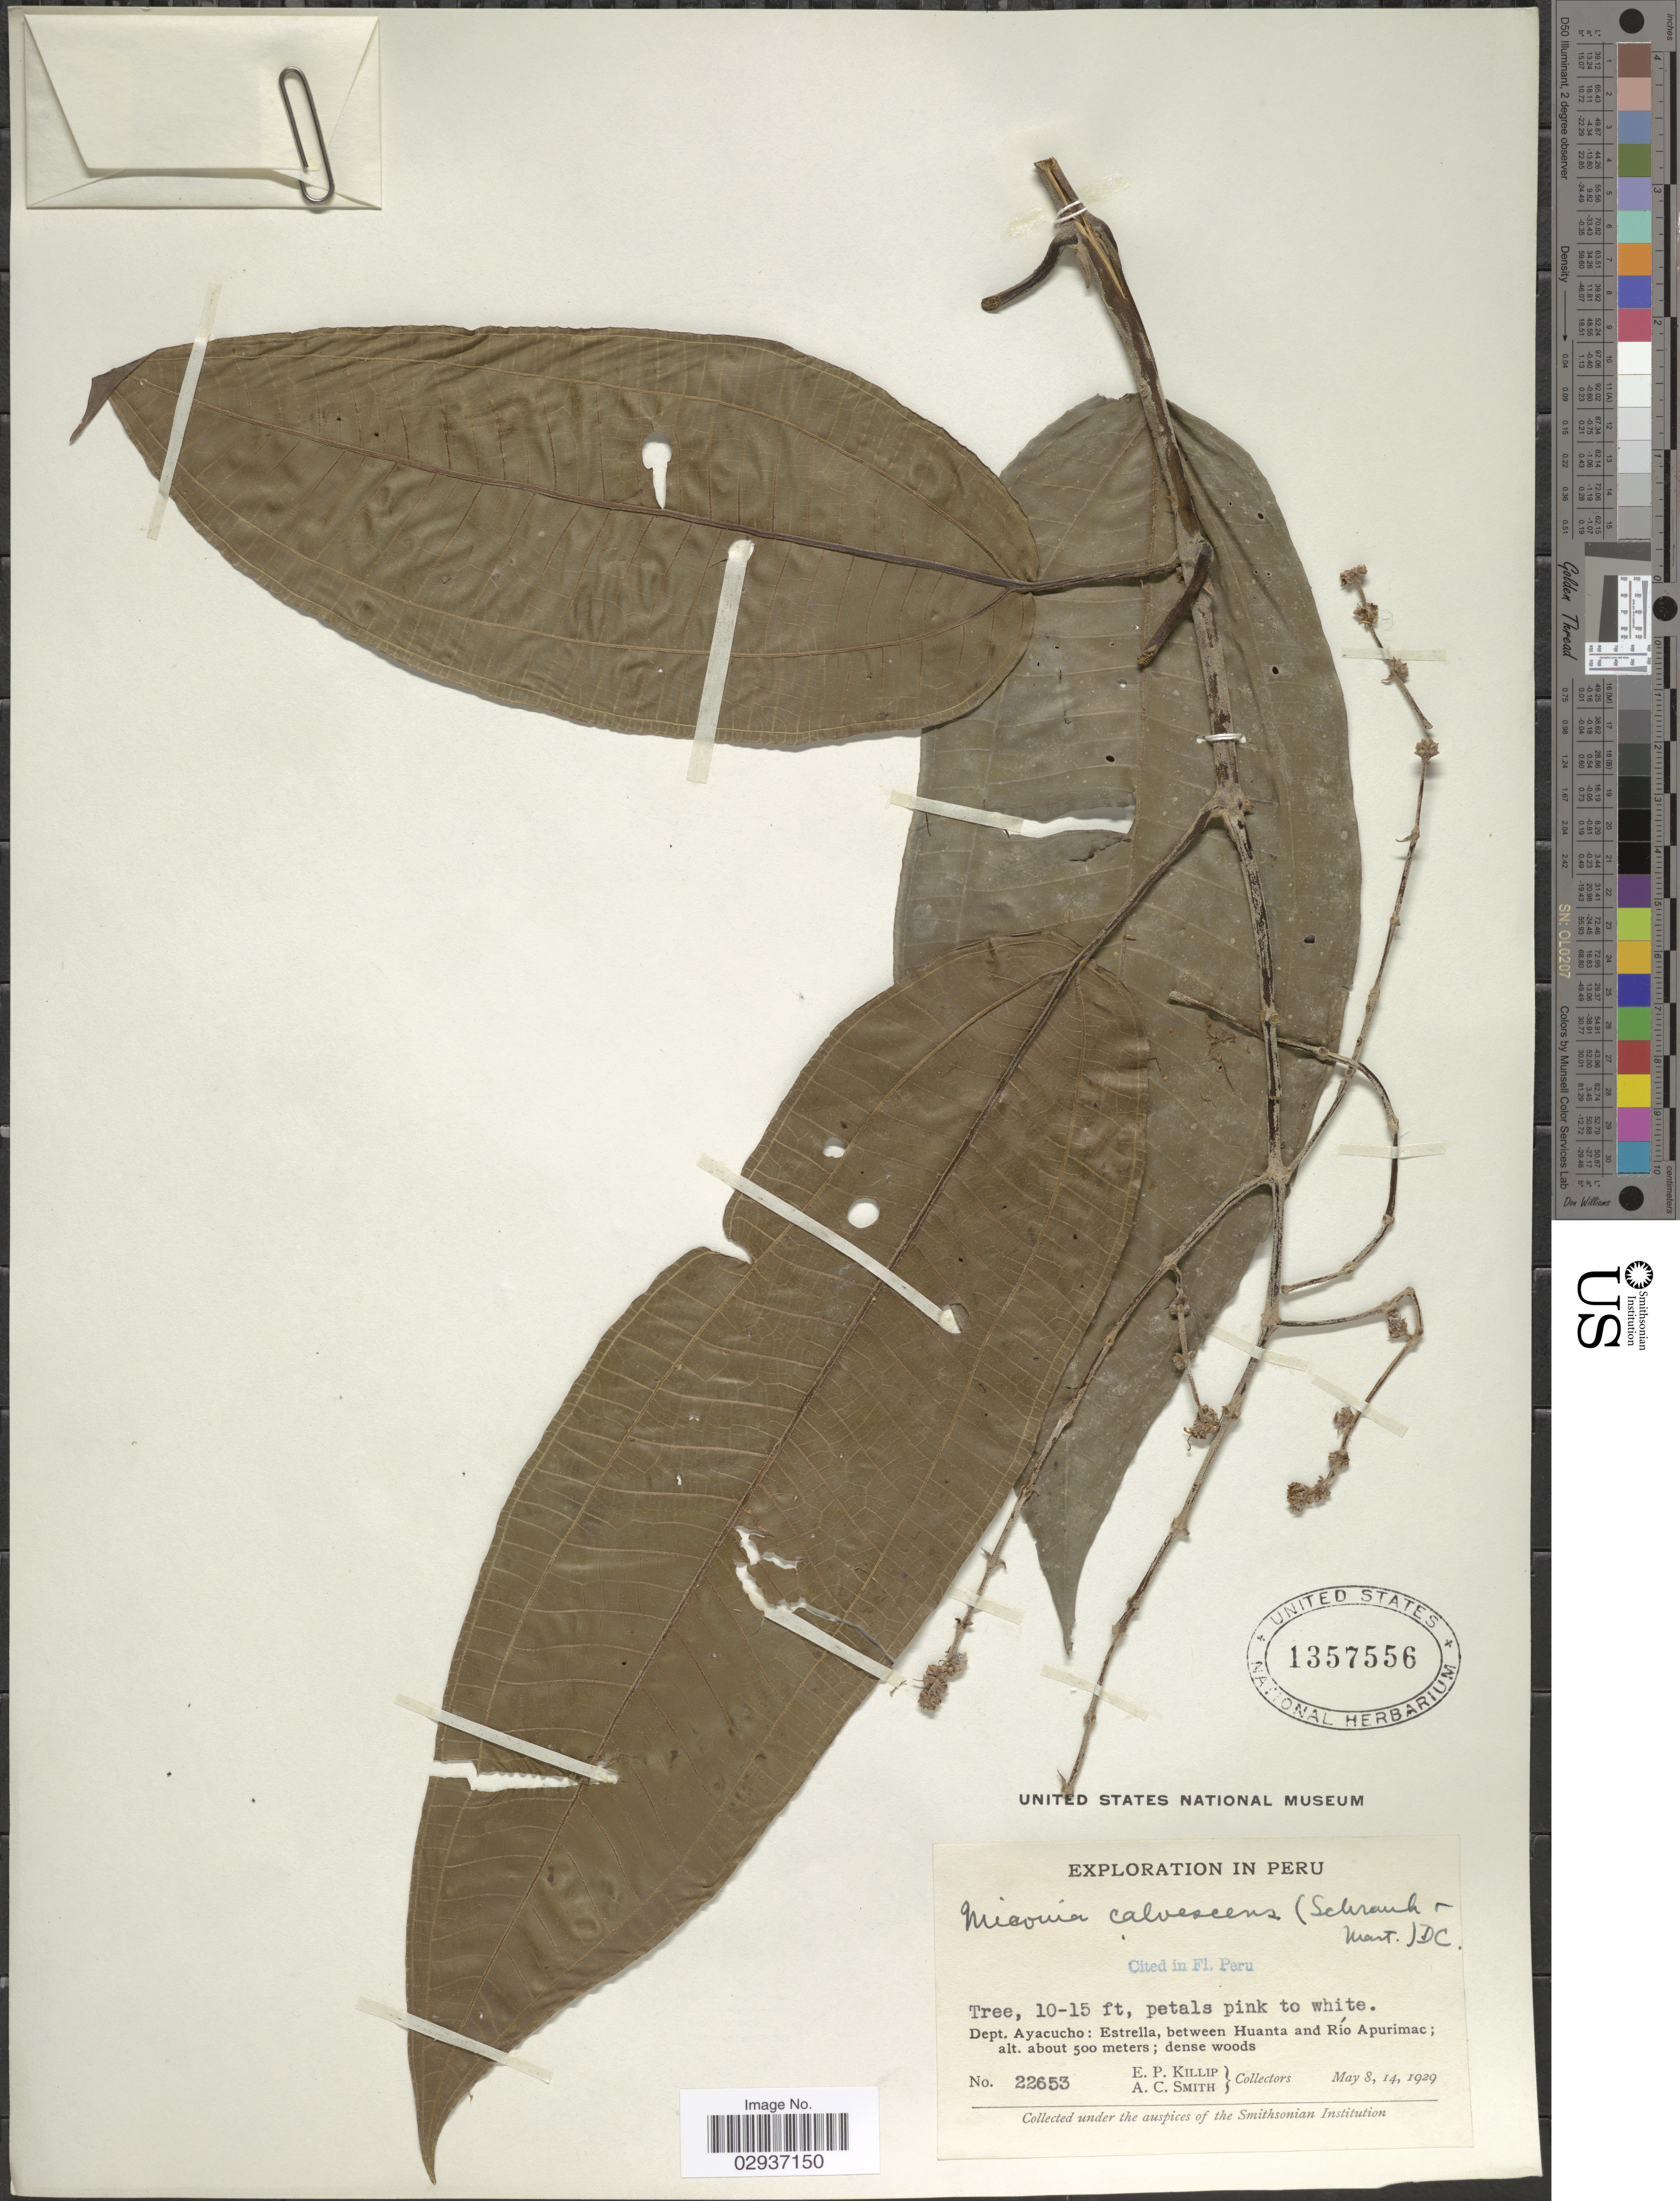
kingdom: Plantae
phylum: Tracheophyta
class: Magnoliopsida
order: Myrtales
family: Melastomataceae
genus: Miconia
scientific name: Miconia calvescens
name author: DC.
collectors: E. P. Killip & A. C. Smith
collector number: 22653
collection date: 1929-05-08/1929-05-14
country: Peru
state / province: Ayacucho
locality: Dept. Ayacucho: Estrella, between Huanta and Río Apurimac.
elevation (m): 500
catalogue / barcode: US 1357556